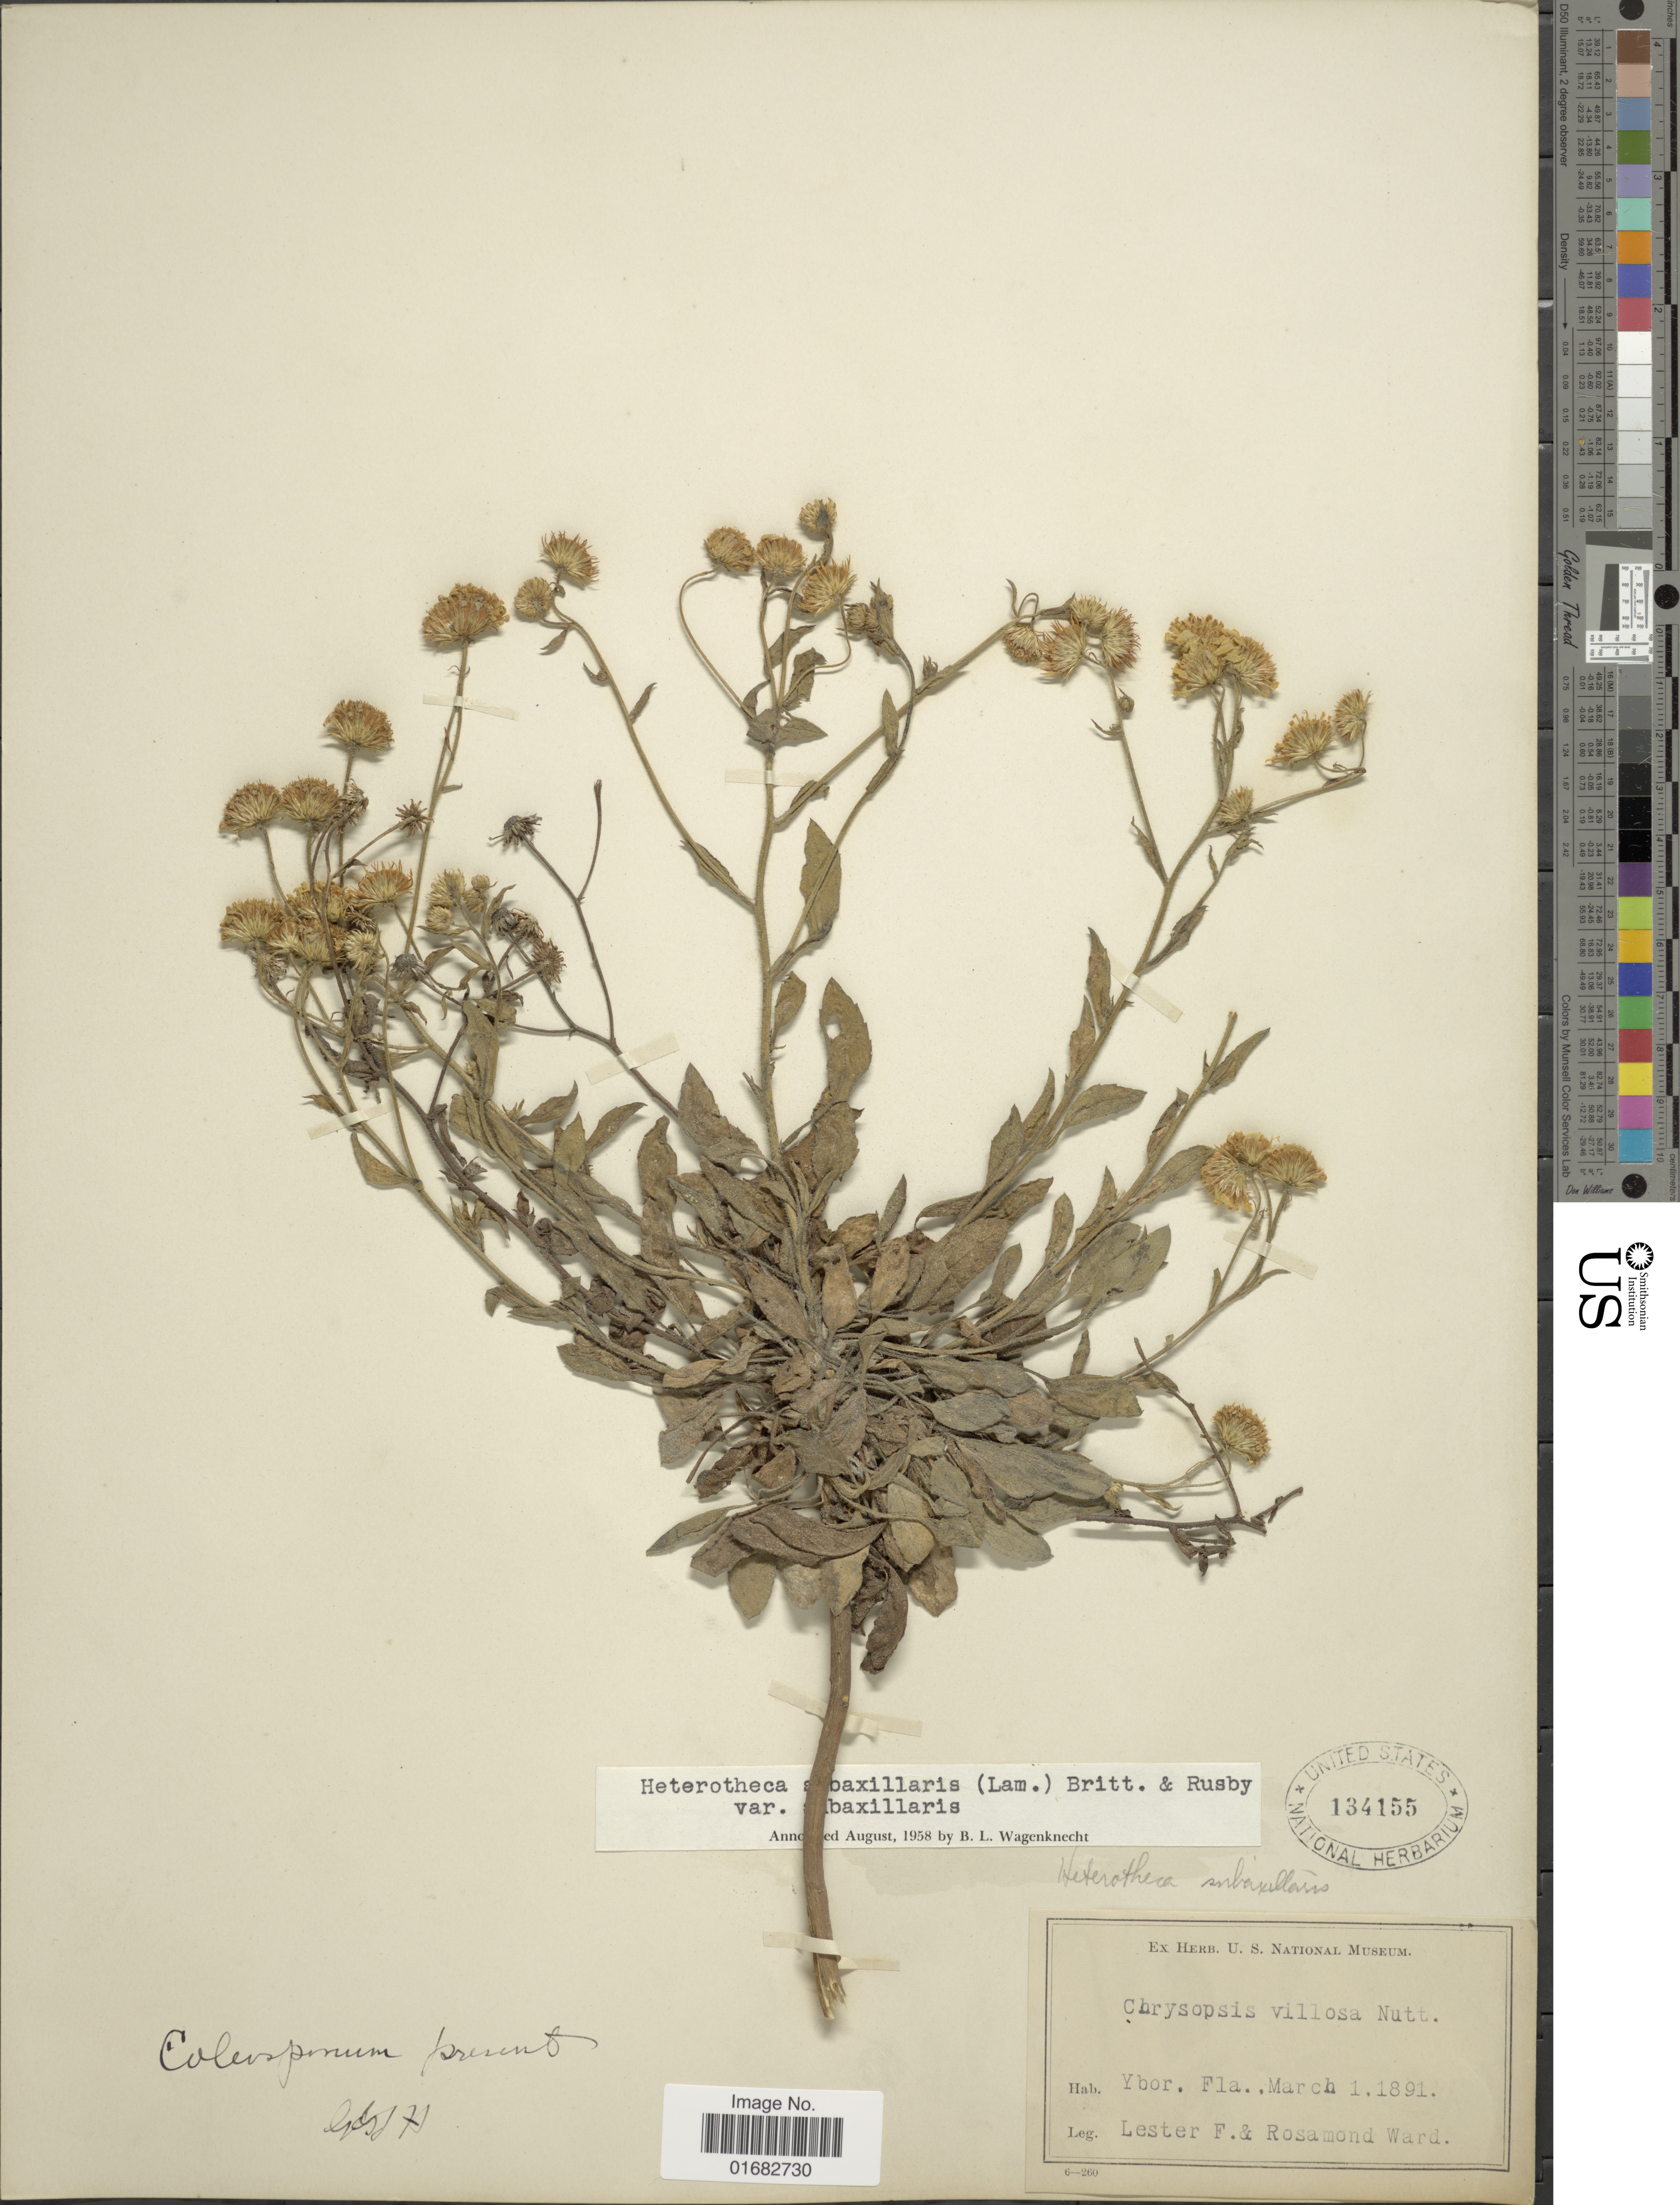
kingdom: Plantae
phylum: Tracheophyta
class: Magnoliopsida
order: Asterales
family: Asteraceae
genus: Heterotheca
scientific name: Heterotheca subaxillaris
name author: (Lam.) Britton & Rusby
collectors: L. F. Ward & R. Ward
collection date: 1891-03-01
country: United States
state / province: Florida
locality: Ybor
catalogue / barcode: US 134155